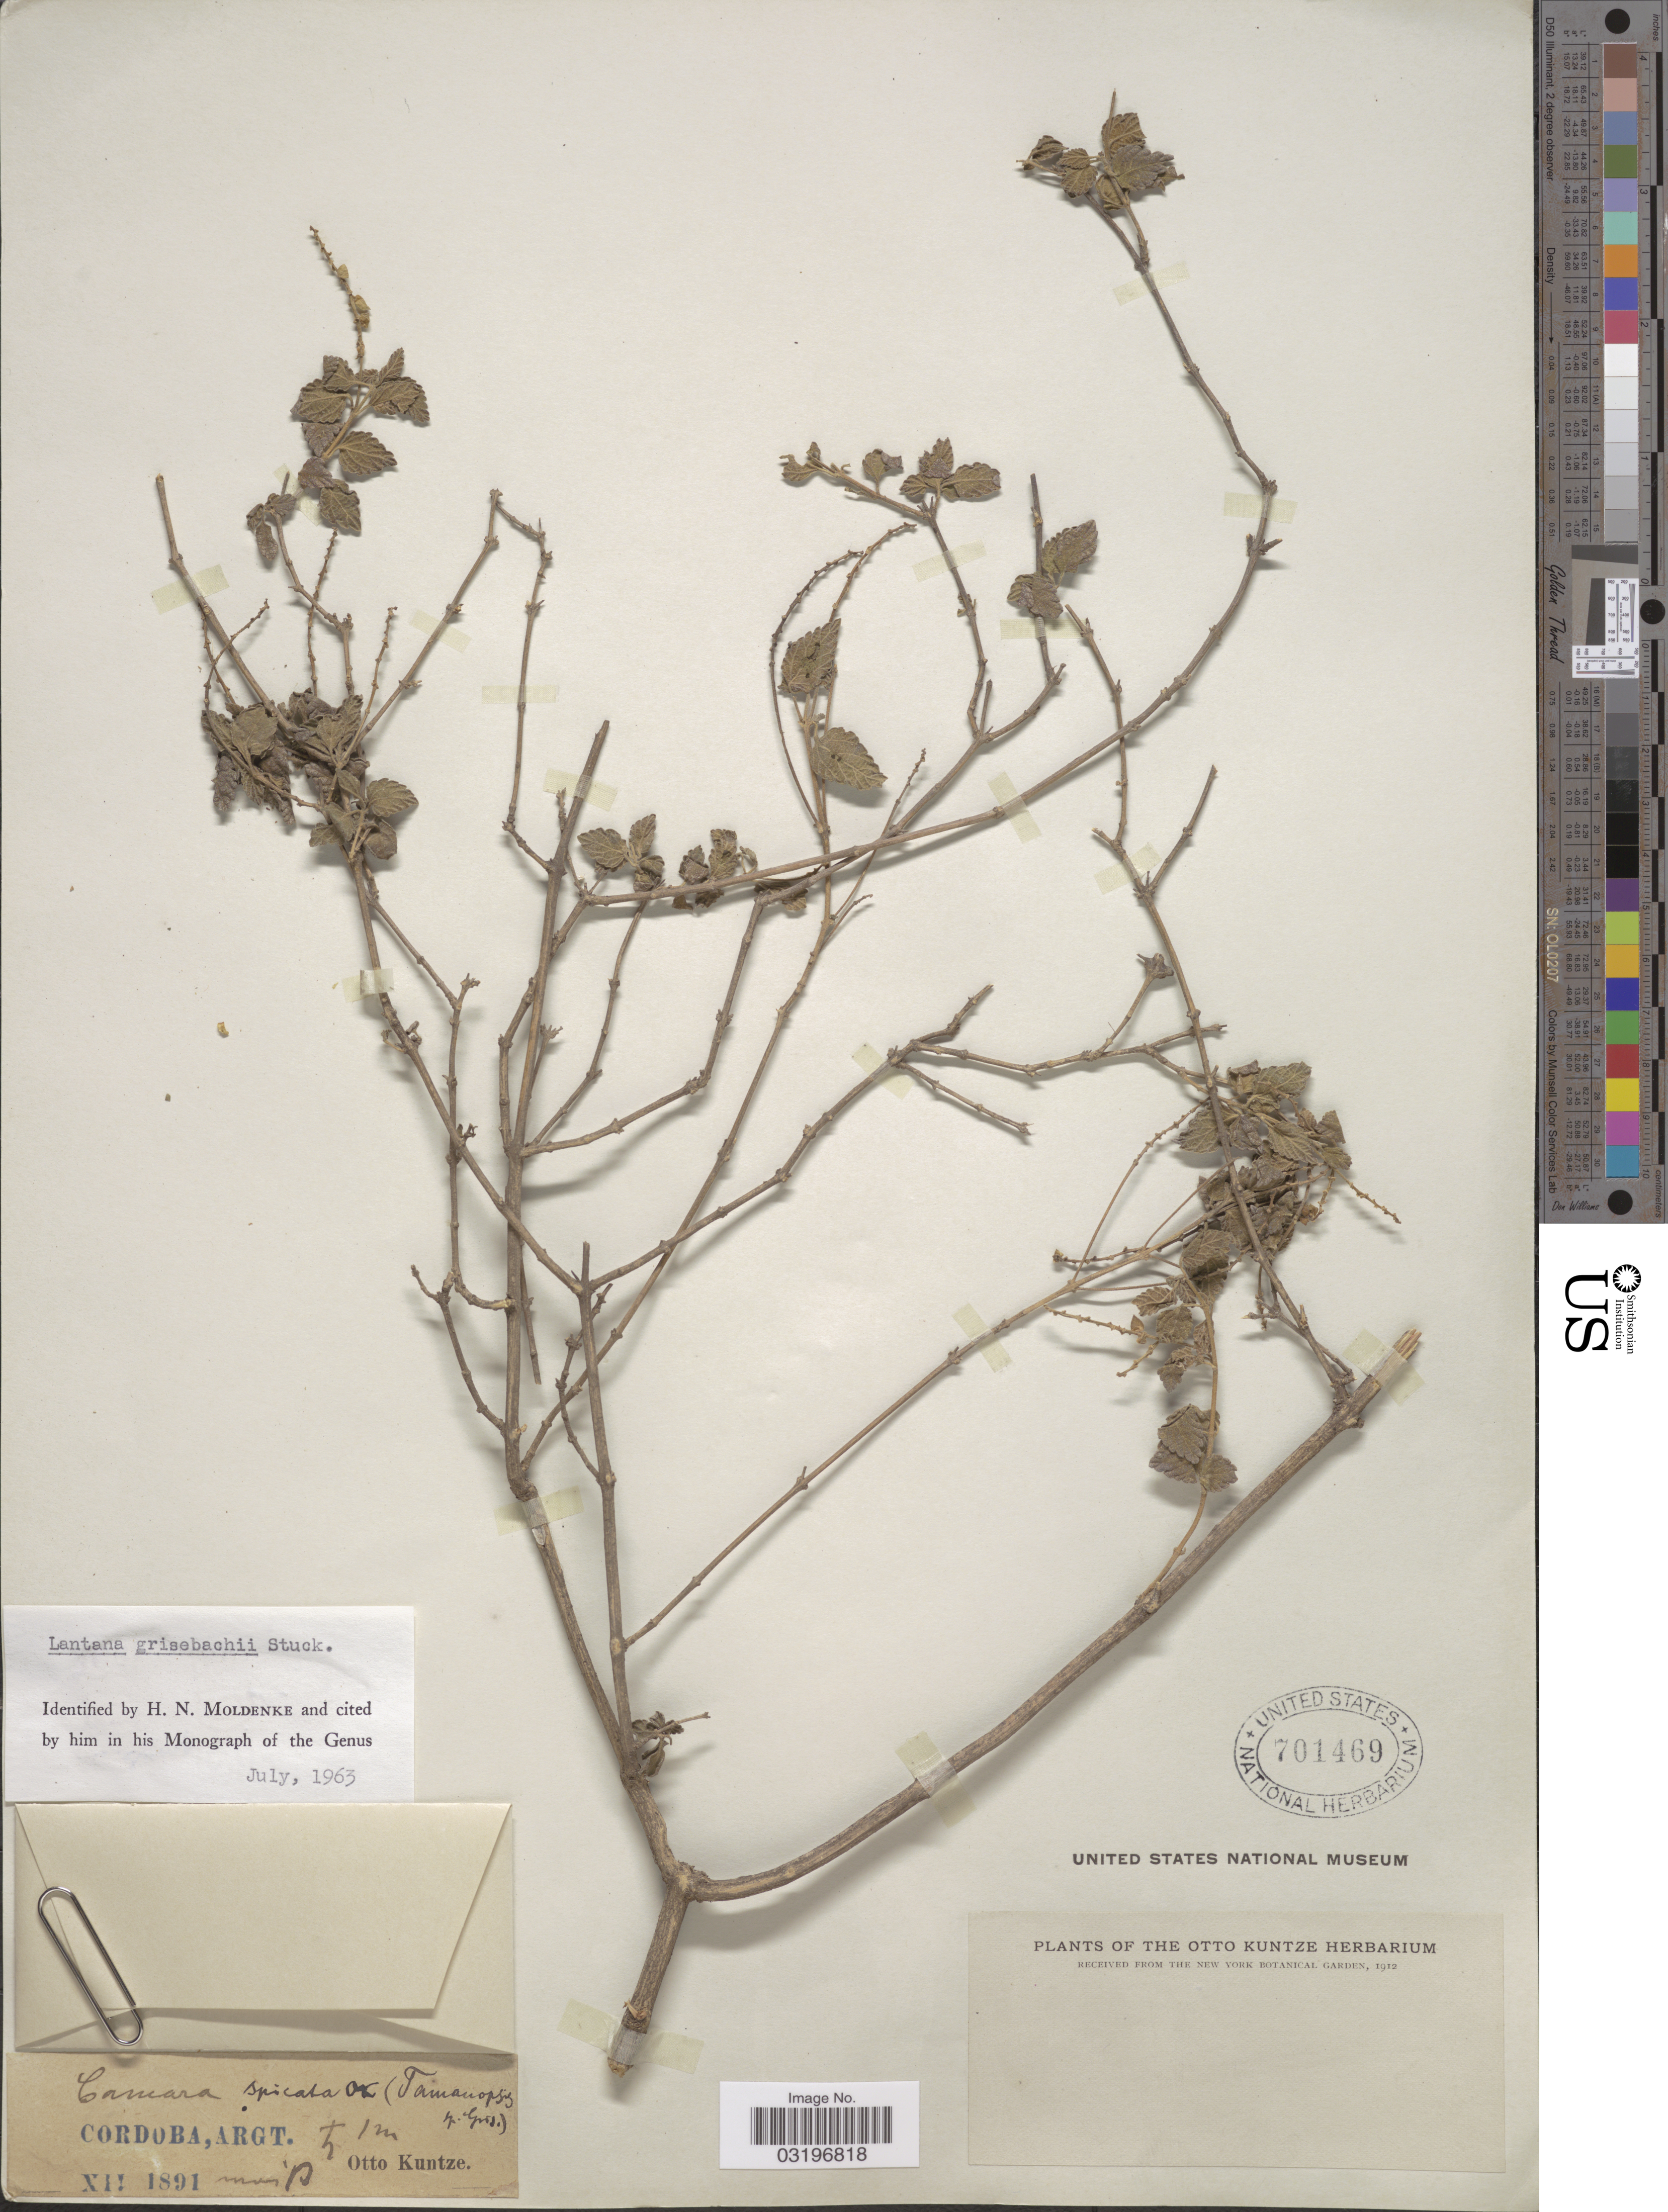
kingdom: Plantae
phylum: Tracheophyta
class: Magnoliopsida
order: Lamiales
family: Verbenaceae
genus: Lantana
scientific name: Lantana grisebachii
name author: Stuck. ex Seckt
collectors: C.E.O. Kuntze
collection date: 1891-12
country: Argentina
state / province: Cordoba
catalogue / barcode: US 701469